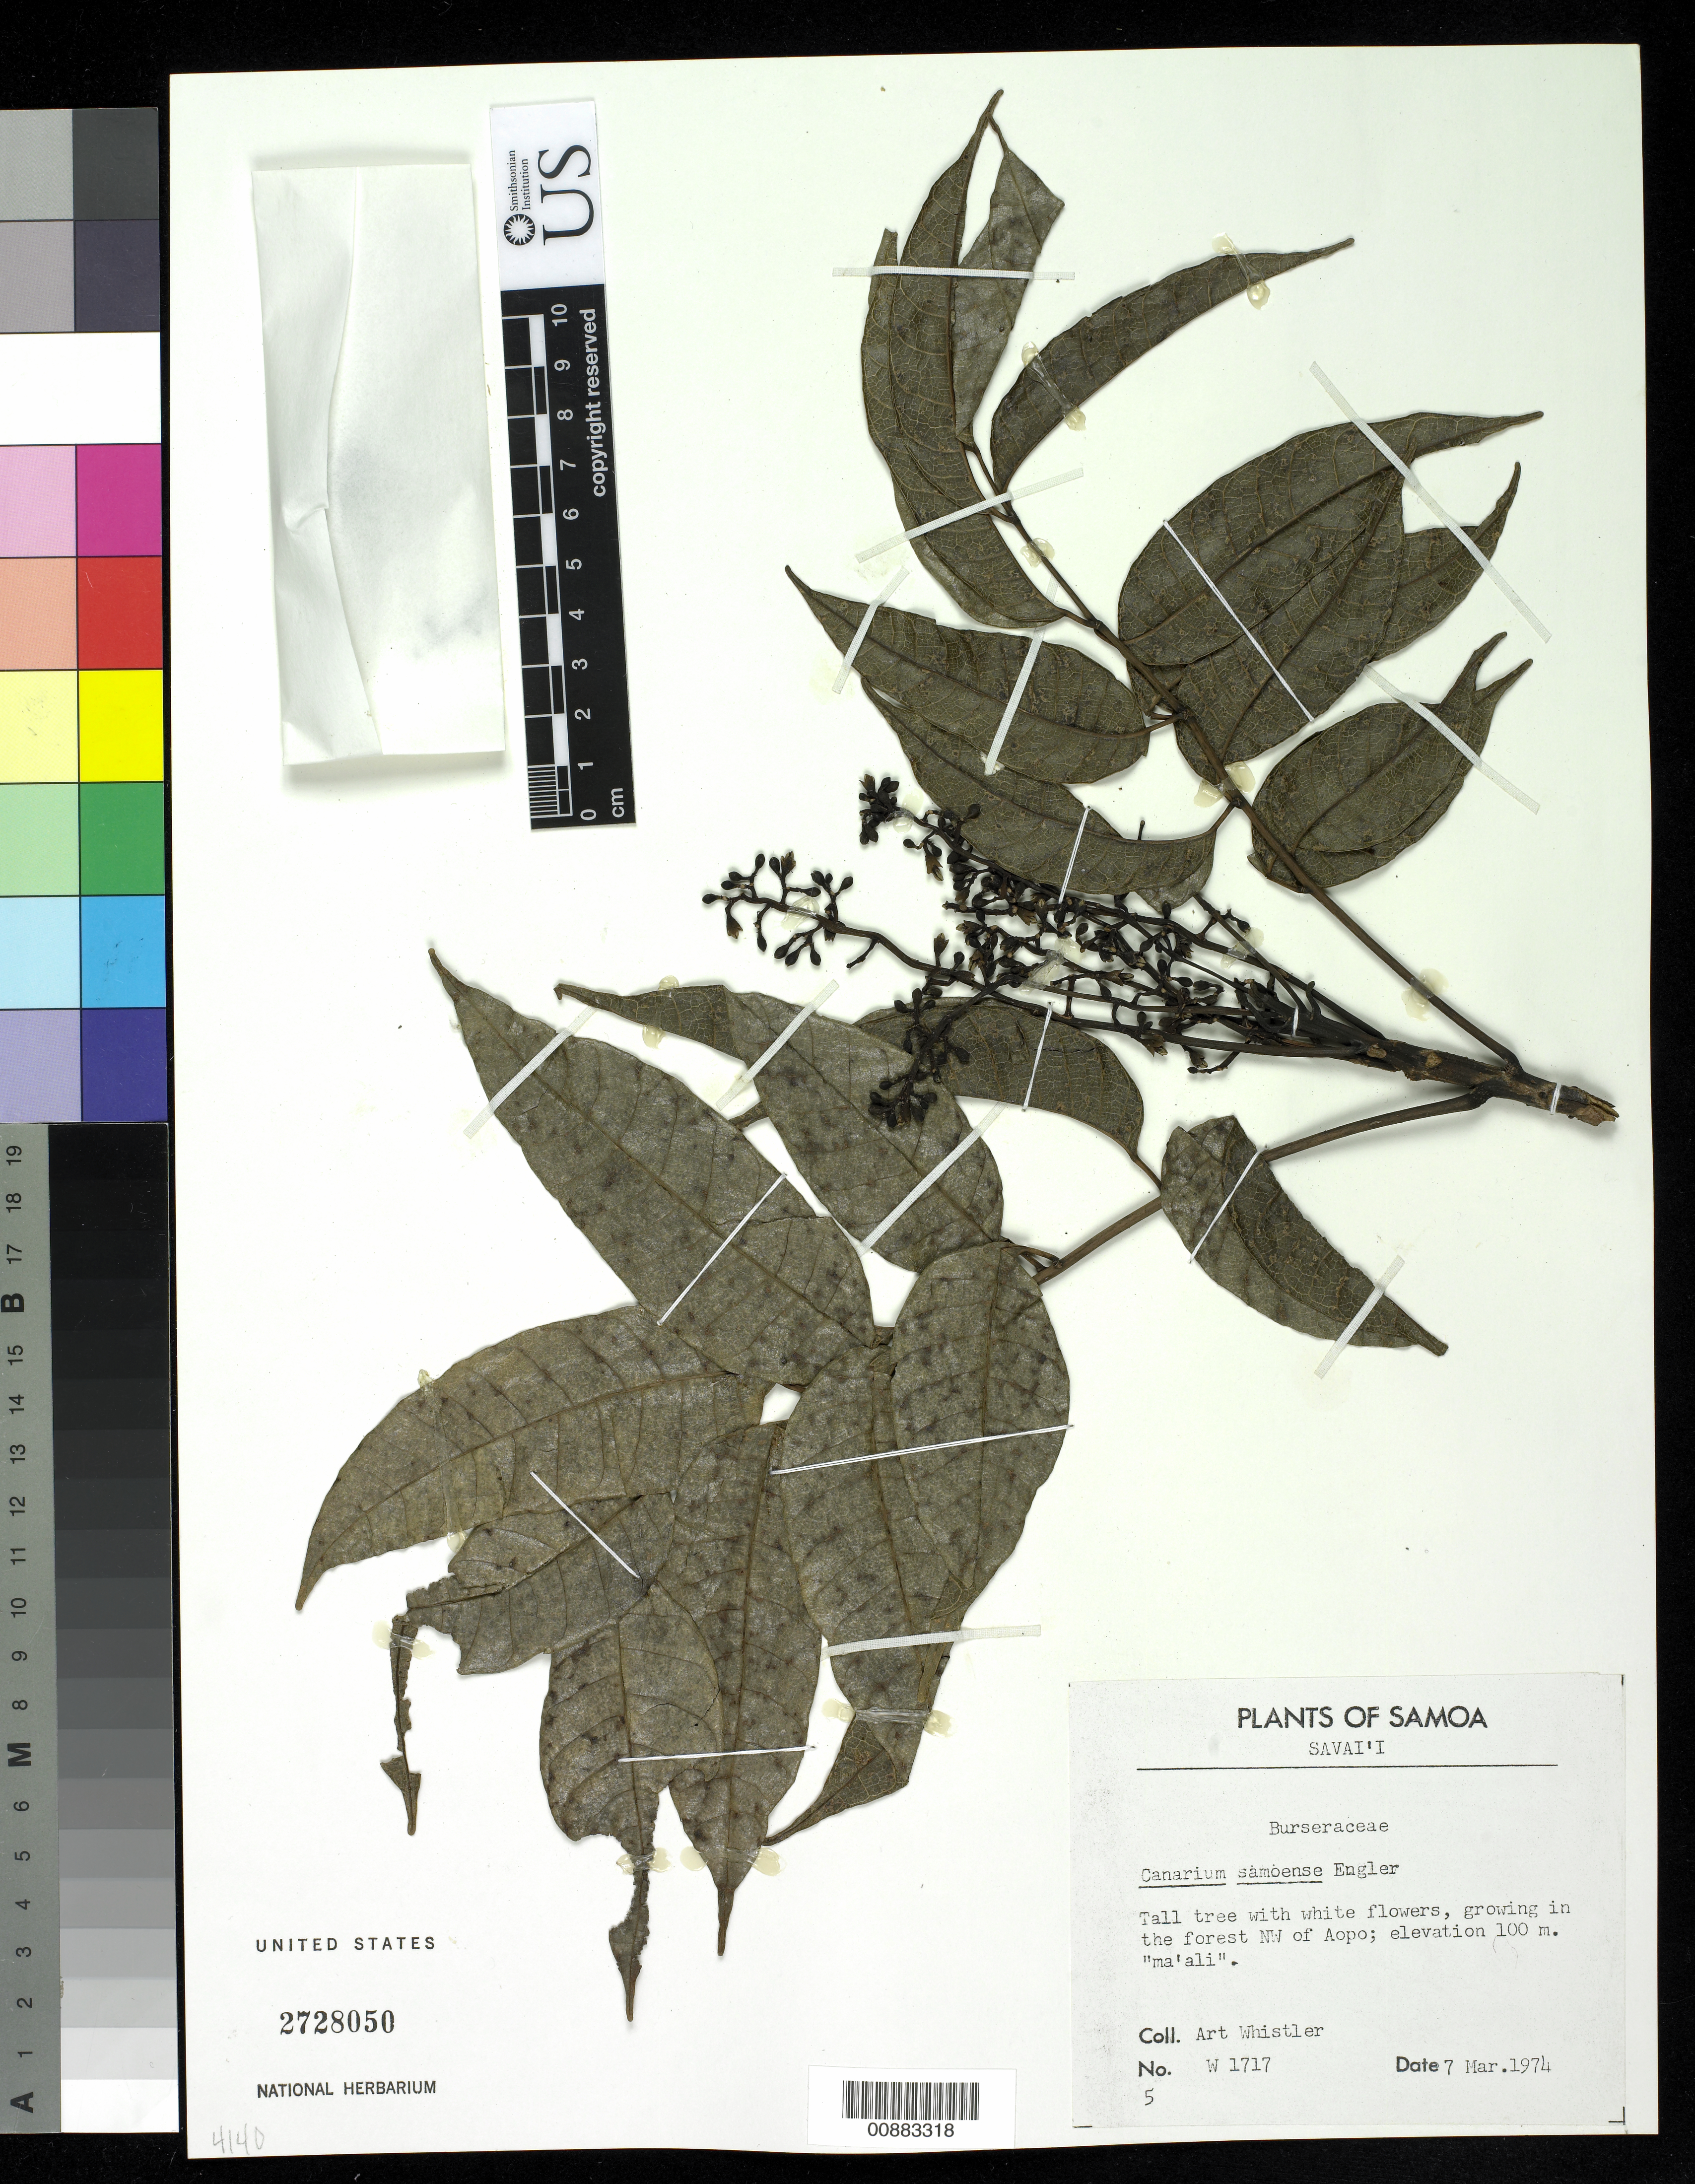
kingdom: Plantae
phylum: Tracheophyta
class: Magnoliopsida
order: Sapindales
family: Burseraceae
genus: Canarium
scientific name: Canarium samoense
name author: Engl.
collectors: A. Whistler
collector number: W 1717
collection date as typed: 07 Mar 1974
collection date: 1974-03-07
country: Samoa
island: Savai'i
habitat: Growing in the forest NW of Aopo.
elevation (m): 100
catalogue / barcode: US 2728050